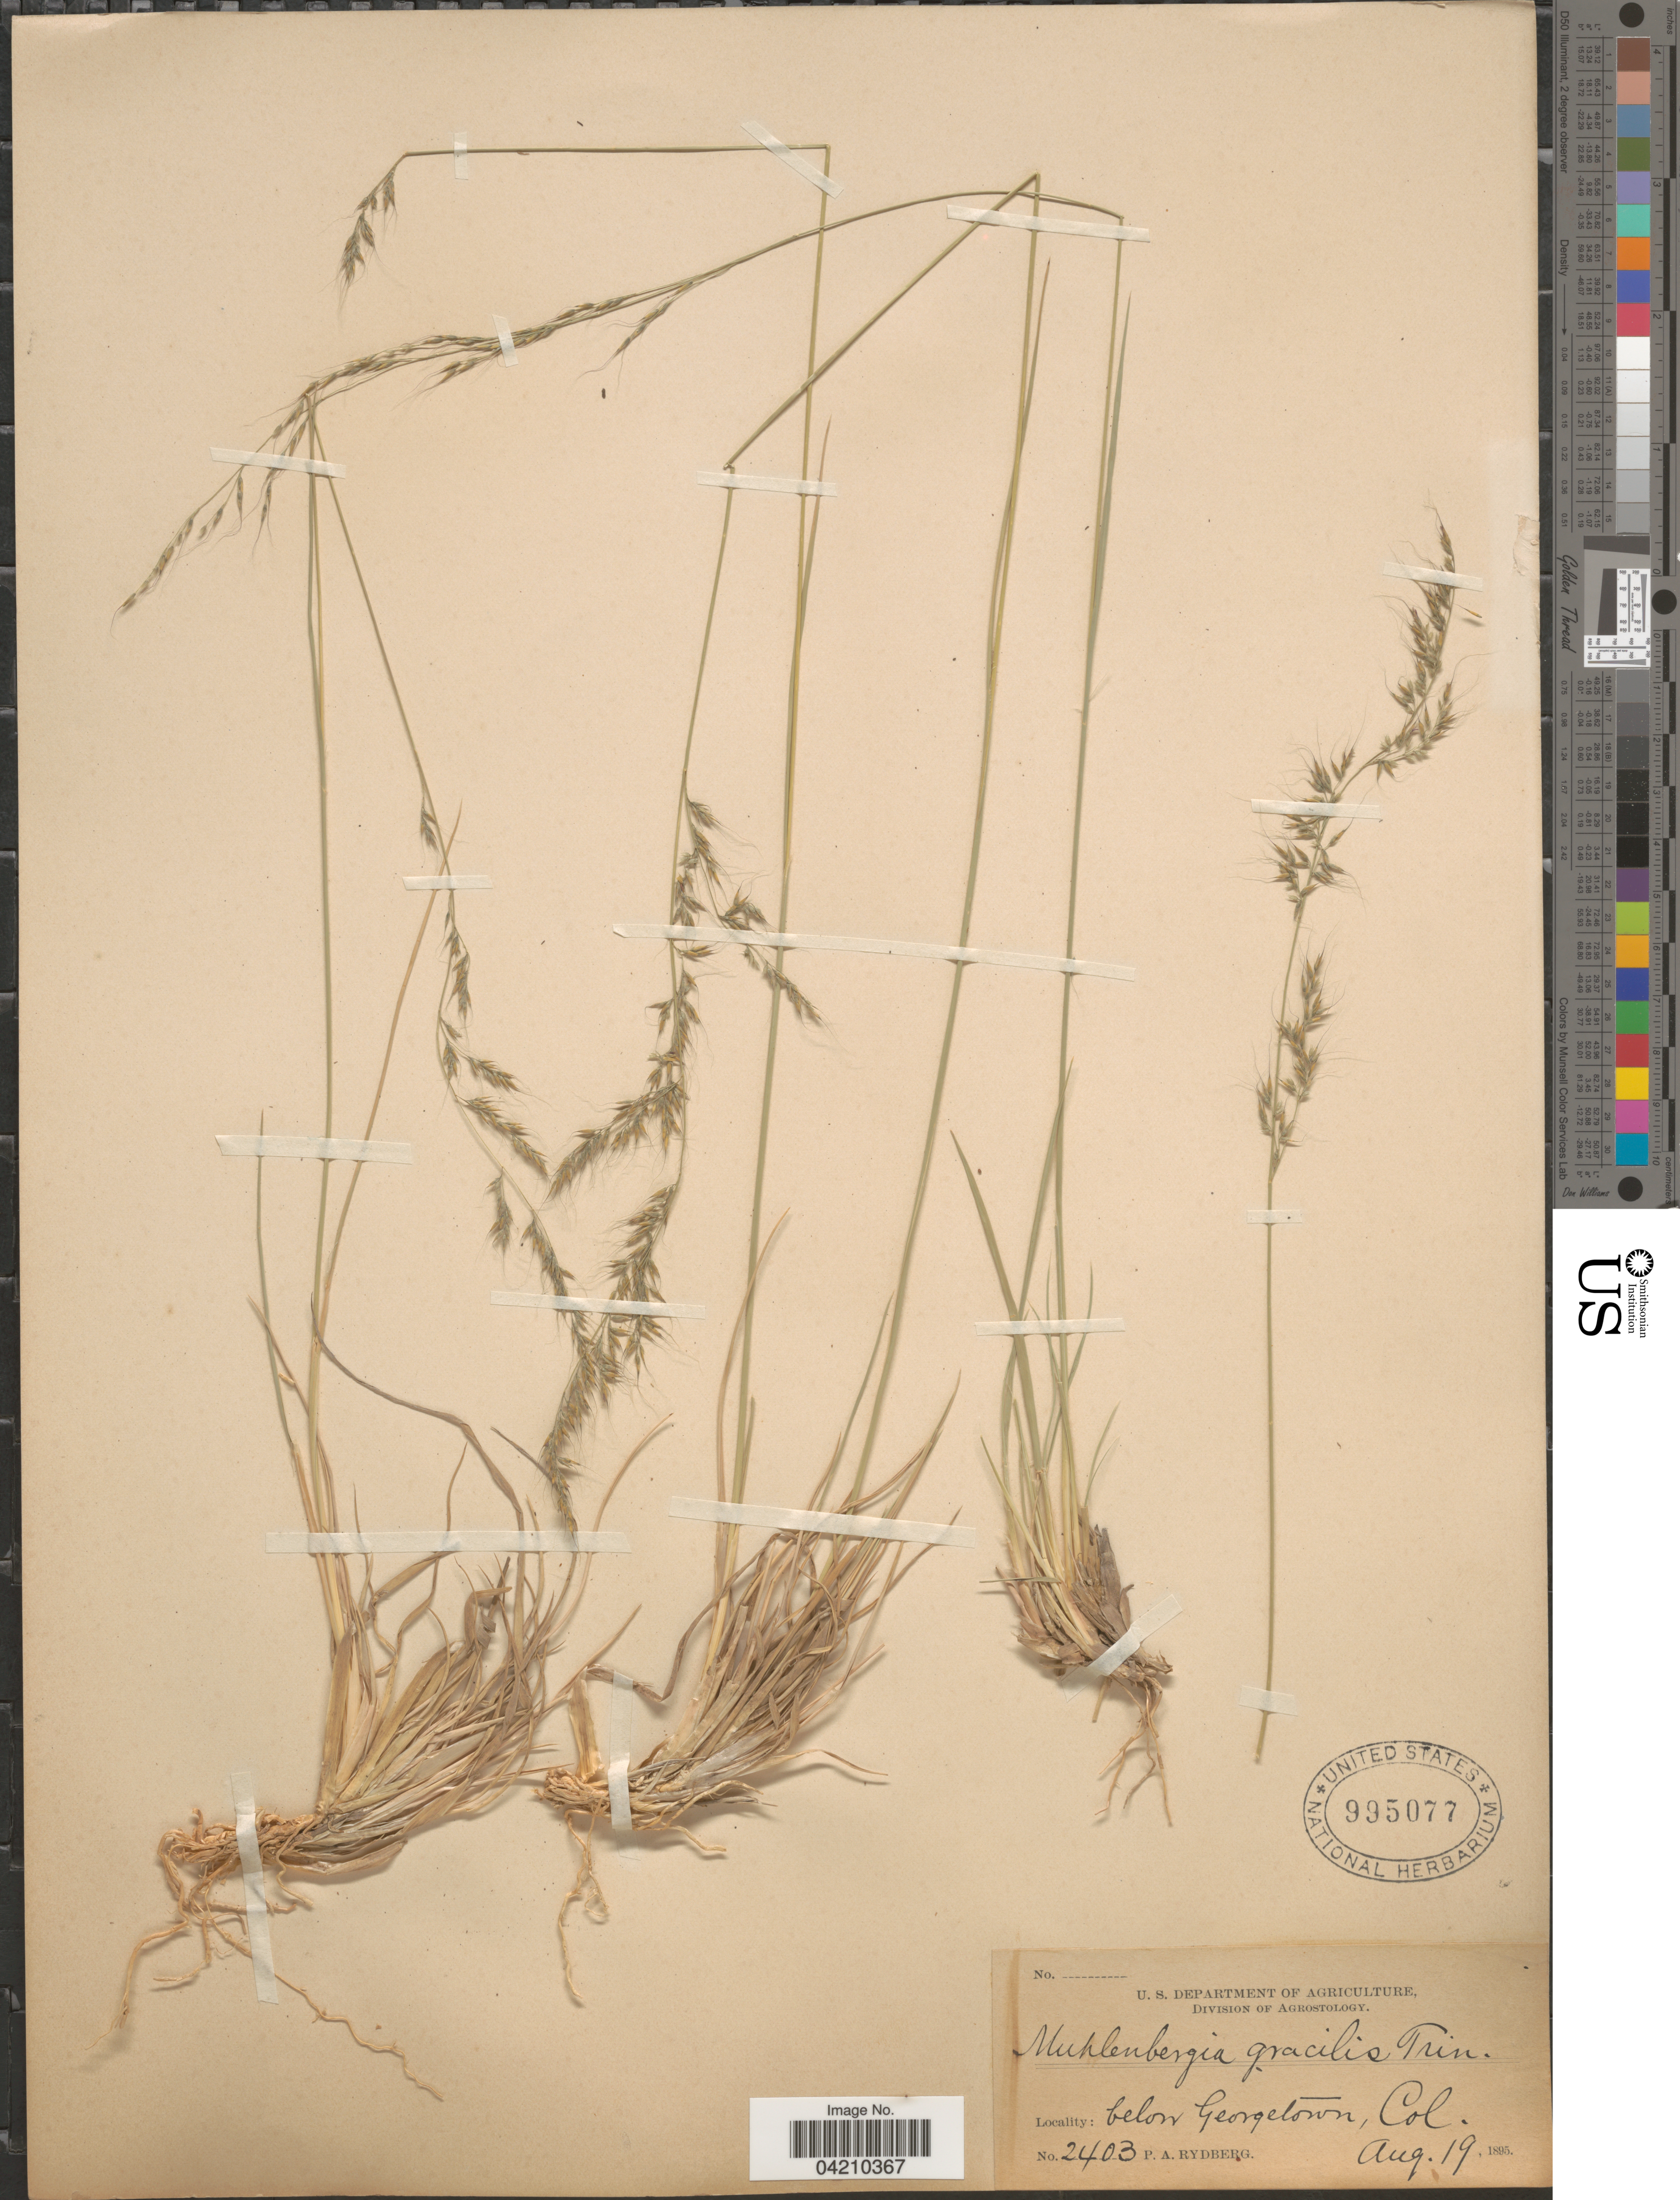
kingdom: Plantae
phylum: Tracheophyta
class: Liliopsida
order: Poales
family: Poaceae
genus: Muhlenbergia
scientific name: Muhlenbergia montana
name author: (Nutt.) Hitchc.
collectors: P. A. Rydberg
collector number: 2403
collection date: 1895-08-19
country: United States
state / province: Colorado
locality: Below Georgetown.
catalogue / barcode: US 995077